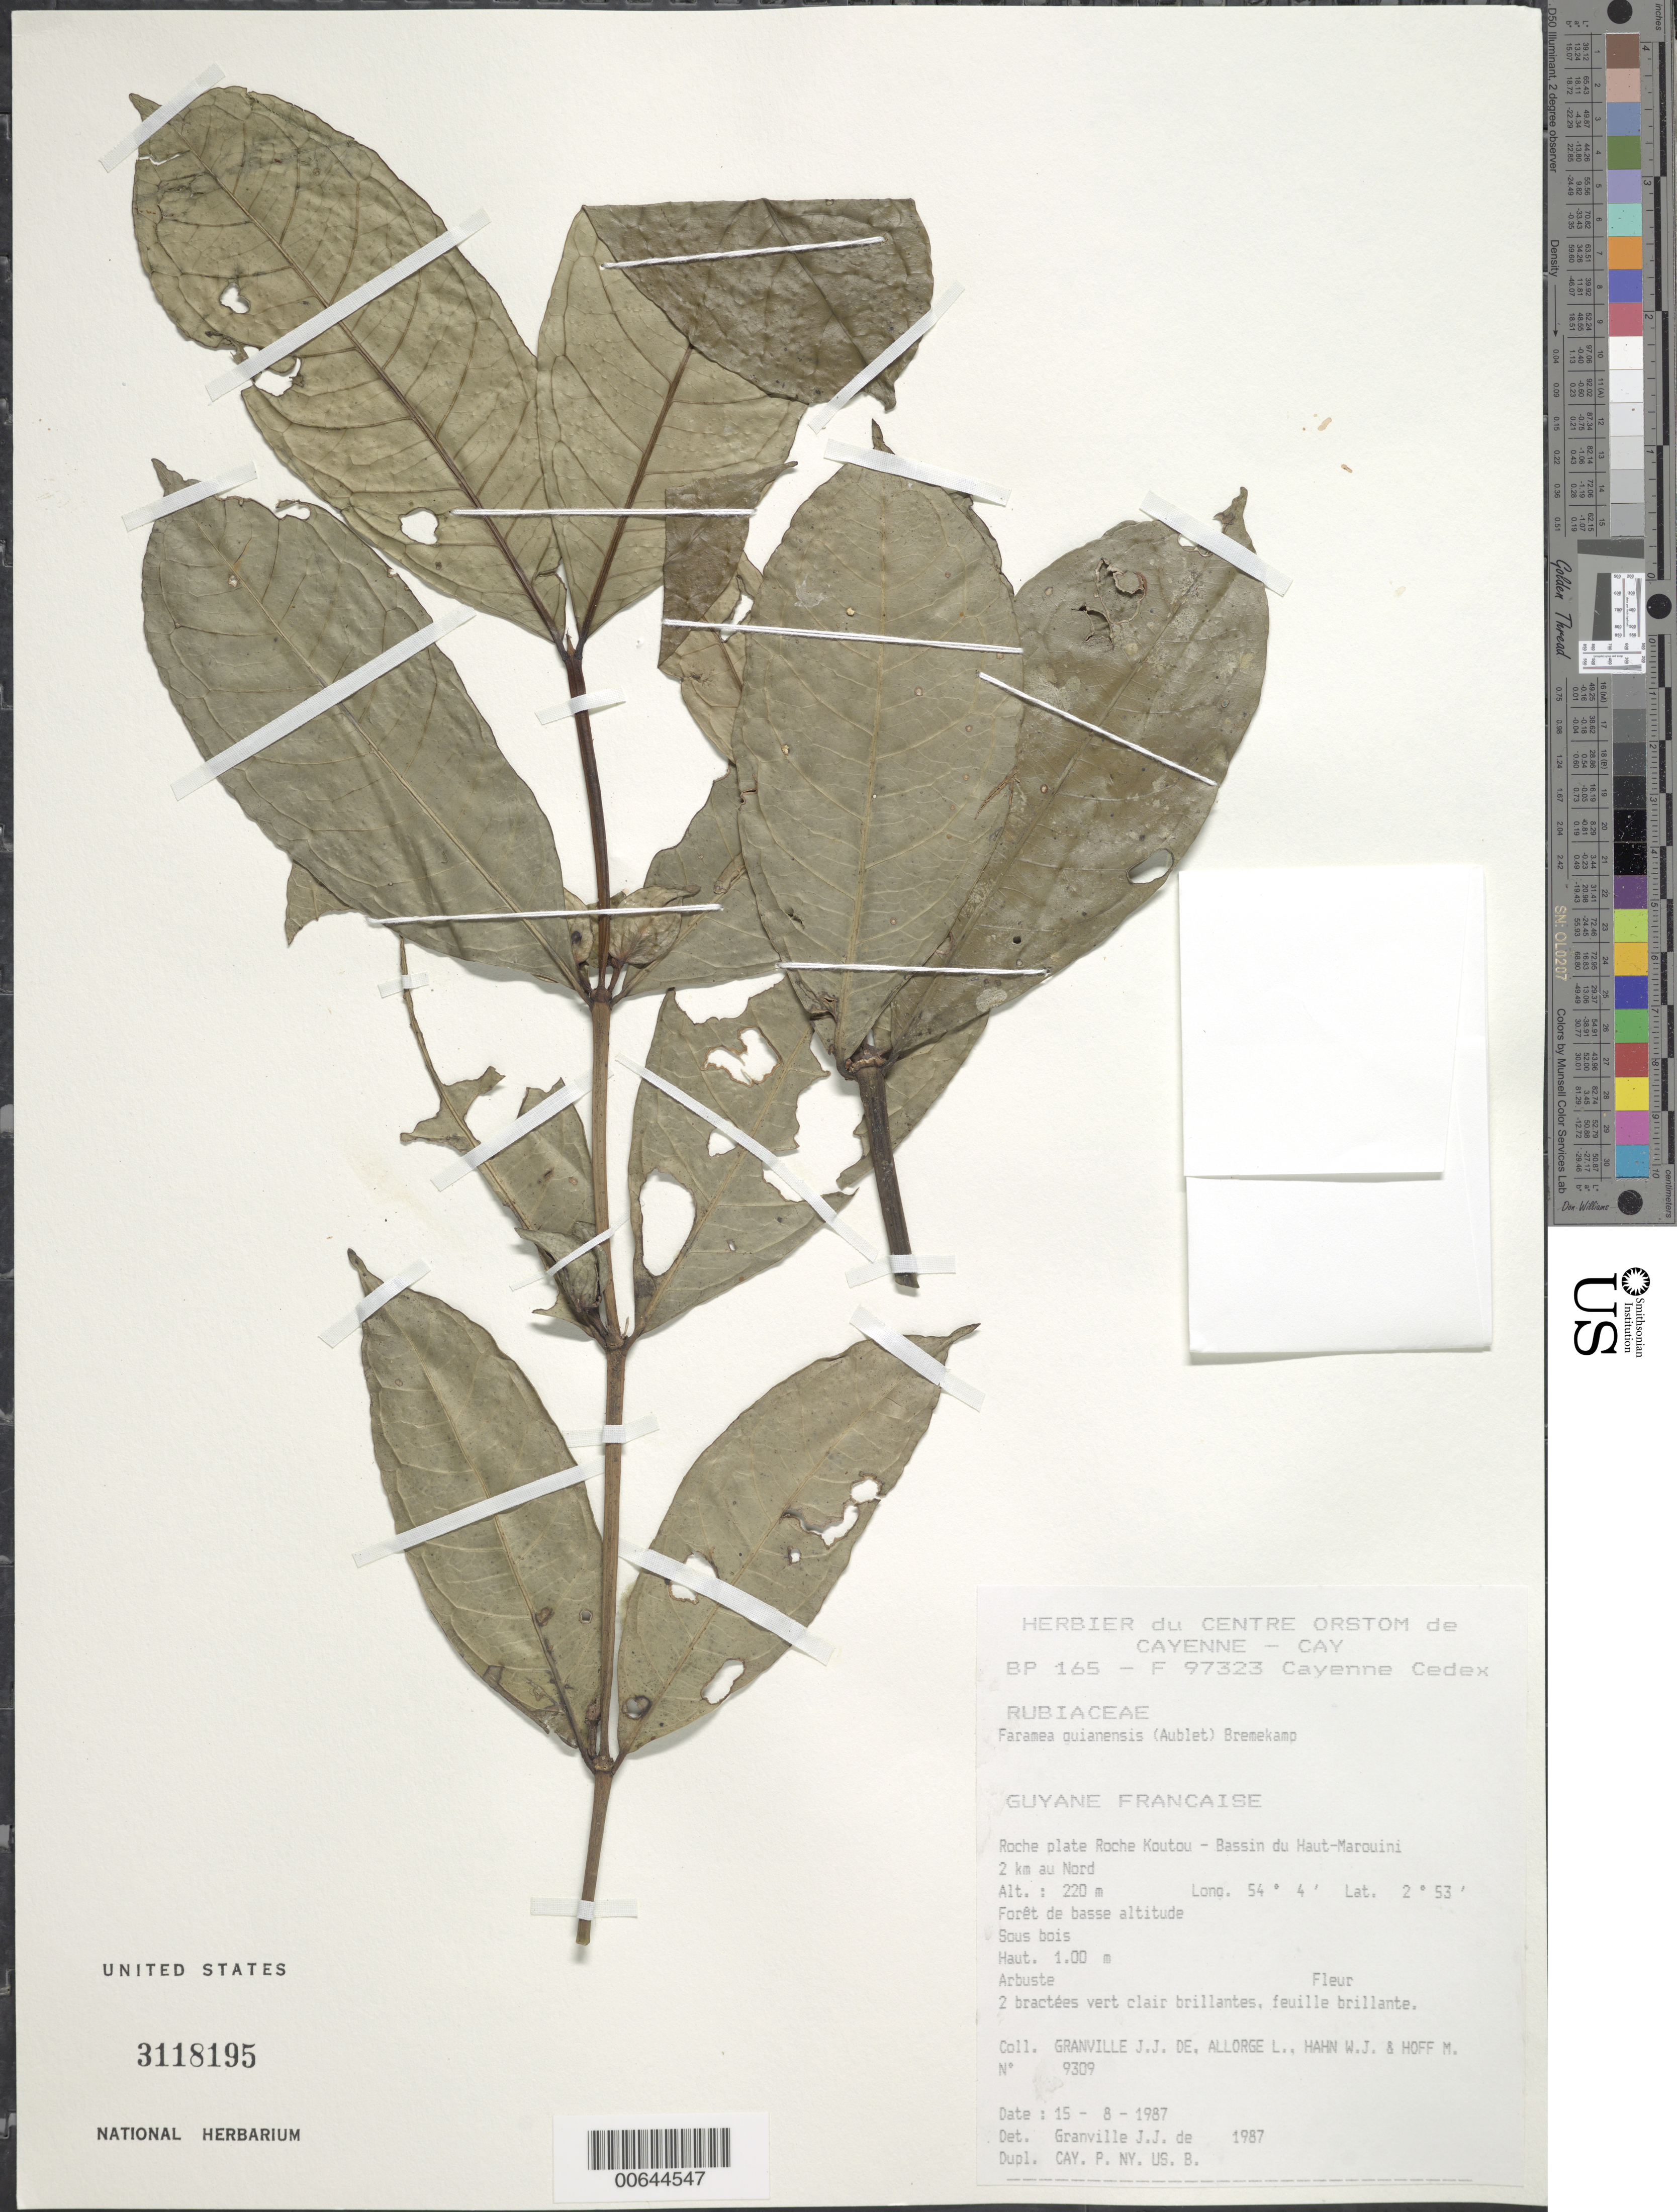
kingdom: Plantae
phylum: Tracheophyta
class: Magnoliopsida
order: Gentianales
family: Rubiaceae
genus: Faramea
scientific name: Faramea guianensis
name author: (Aubl.) Bremek.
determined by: Granville, J. J. de, (CAY), Institut de Recherche pour le Developpement (IRD) (FRENCH GUIANA)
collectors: J.-J. de Granville, L. Allorge, W. J. Hahn & M. Hoff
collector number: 9309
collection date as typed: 15-Aug-87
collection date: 1987-08-15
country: French Guiana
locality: Roche Koutou, Bassin du Haut-Marouini, 2 km nord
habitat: Foret de basse altitude. Sous bois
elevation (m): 220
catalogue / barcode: US 3118195